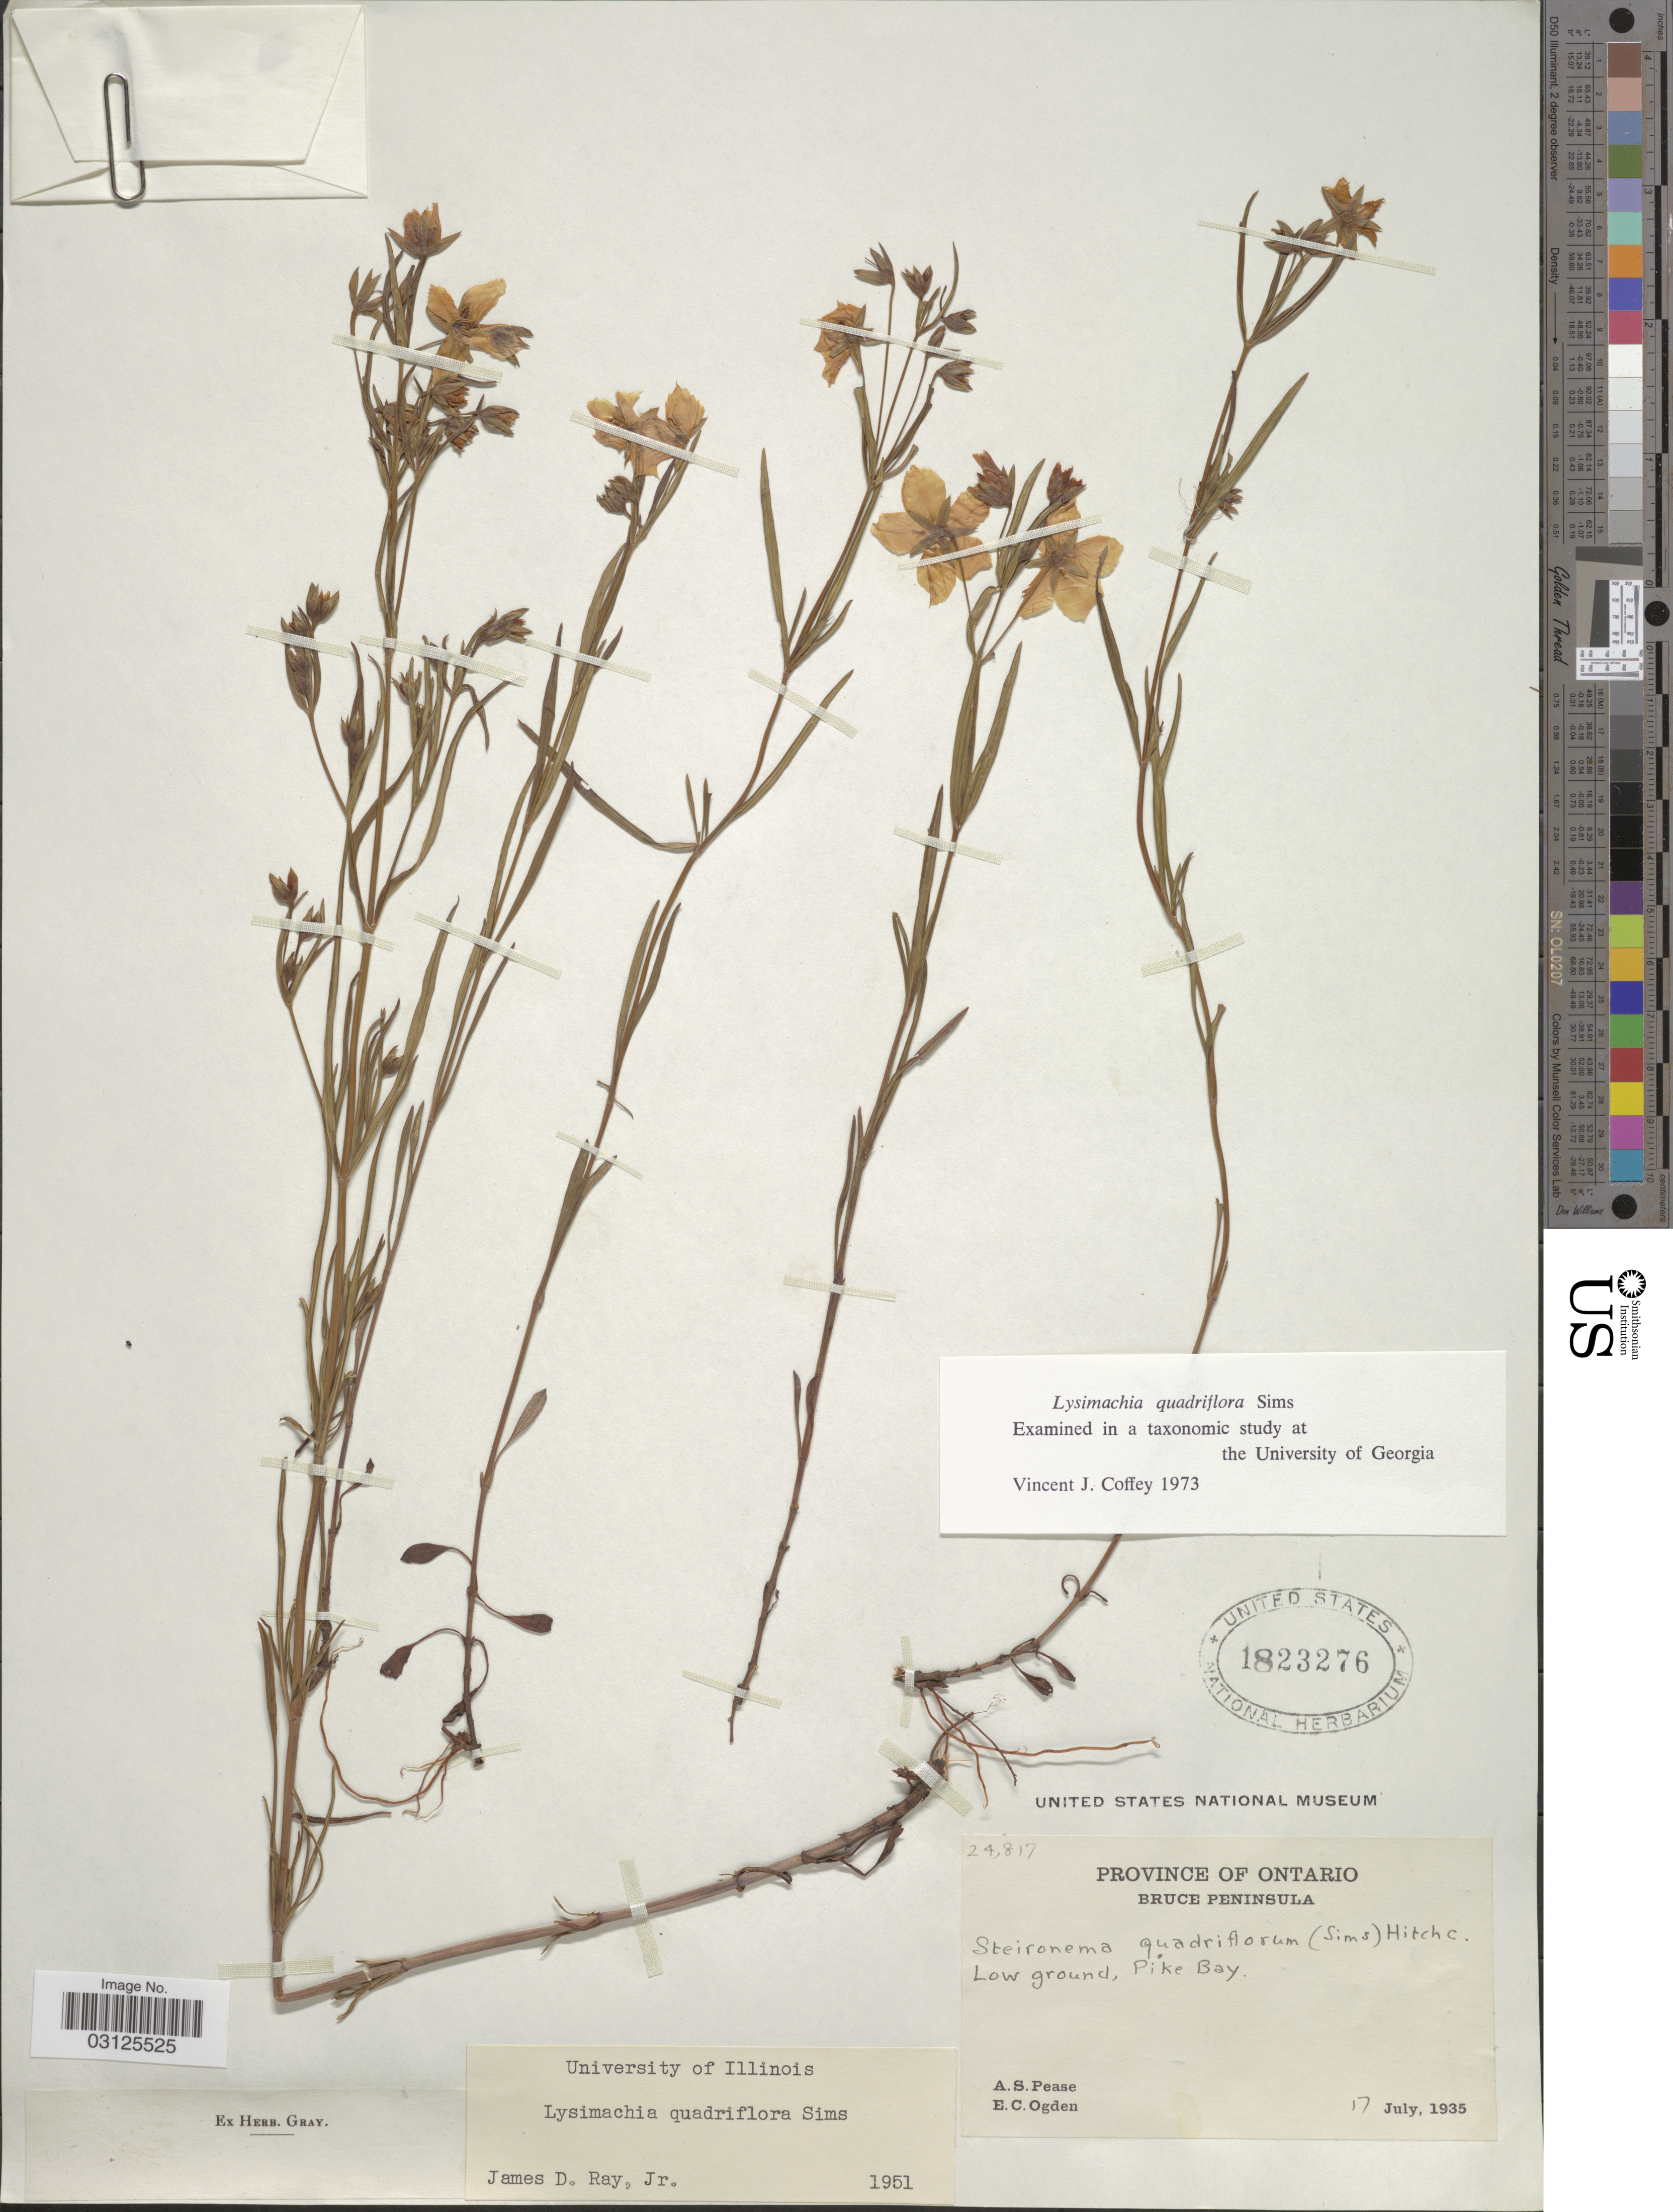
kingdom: Plantae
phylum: Tracheophyta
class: Magnoliopsida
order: Ericales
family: Primulaceae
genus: Lysimachia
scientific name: Lysimachia quadriflora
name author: Sims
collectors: A. S. Pease & E. Ogden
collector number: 24817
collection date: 1935-07-17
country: Canada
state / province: Ontario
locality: Bruce Peninsula, Low ground, Pike Bay.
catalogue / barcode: US 1823276